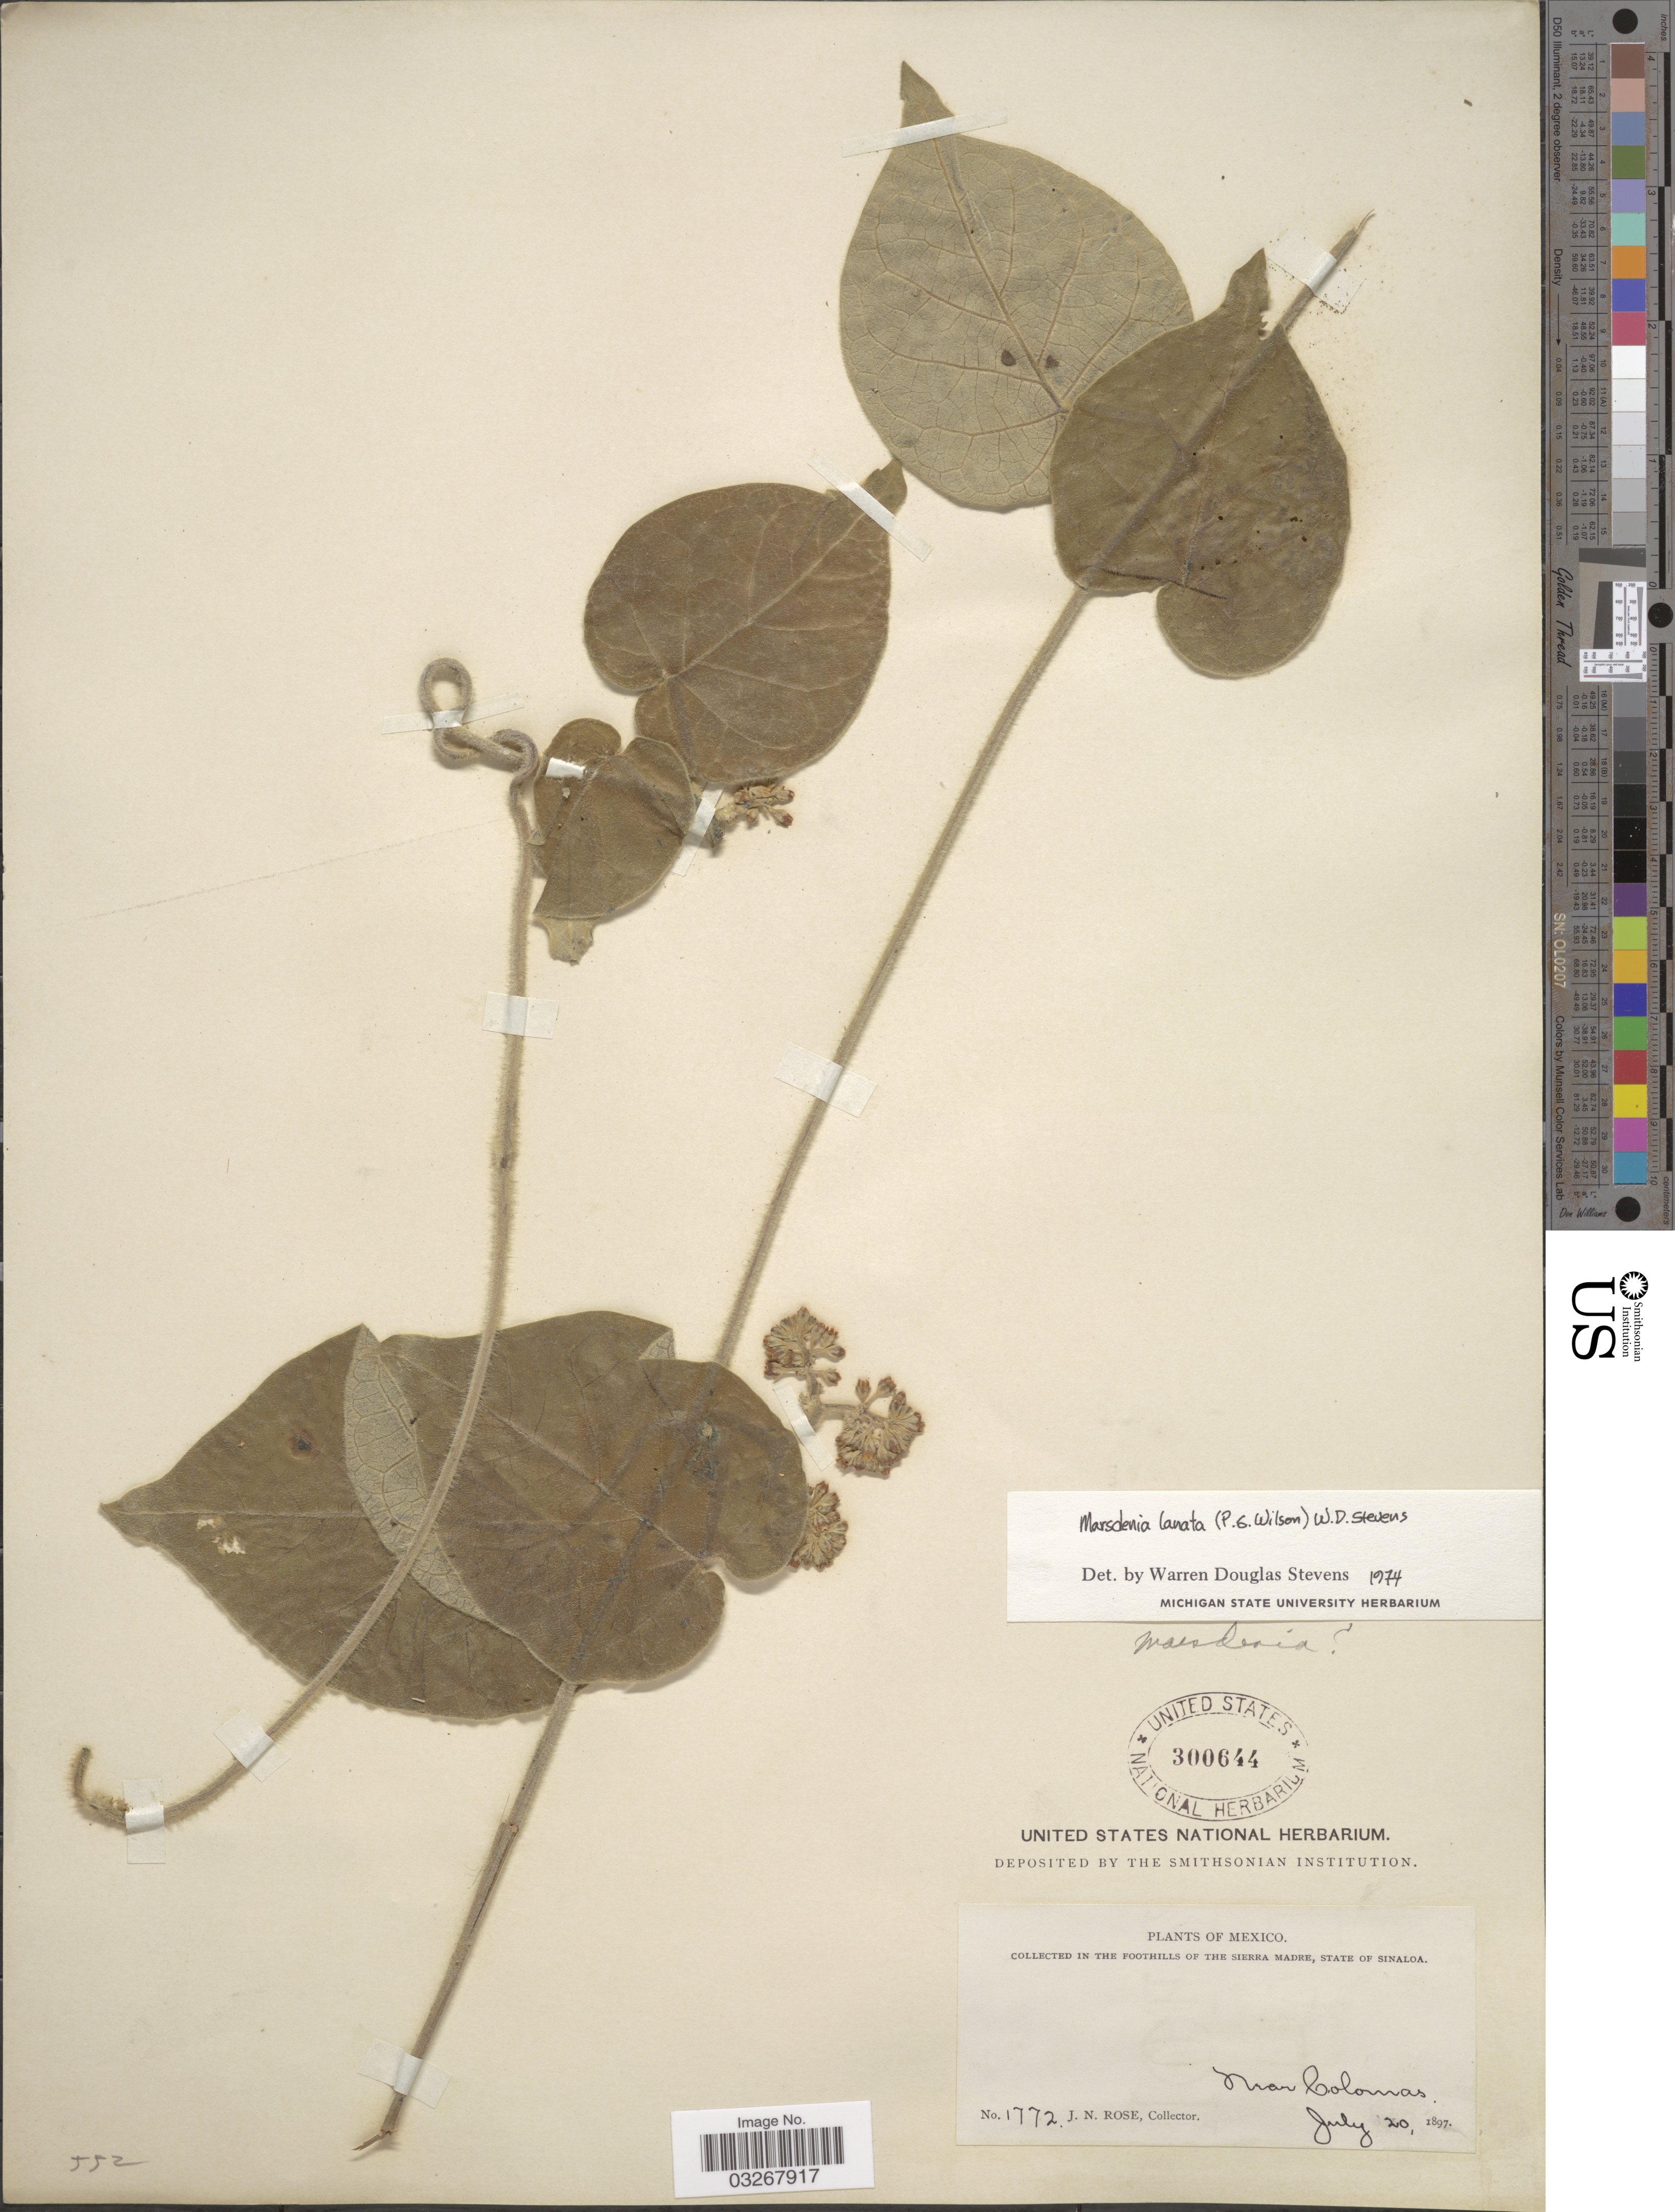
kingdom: Plantae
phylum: Tracheophyta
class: Magnoliopsida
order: Gentianales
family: Apocynaceae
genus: Marsdenia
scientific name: Marsdenia lanata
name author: (Paul G. Wilson) W.D. Stevens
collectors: J. N. Rose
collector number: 1772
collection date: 1897-07-20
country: Mexico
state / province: Sinaloa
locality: In the foothills of the Sierra Madre, near Colomas.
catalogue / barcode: US 300644